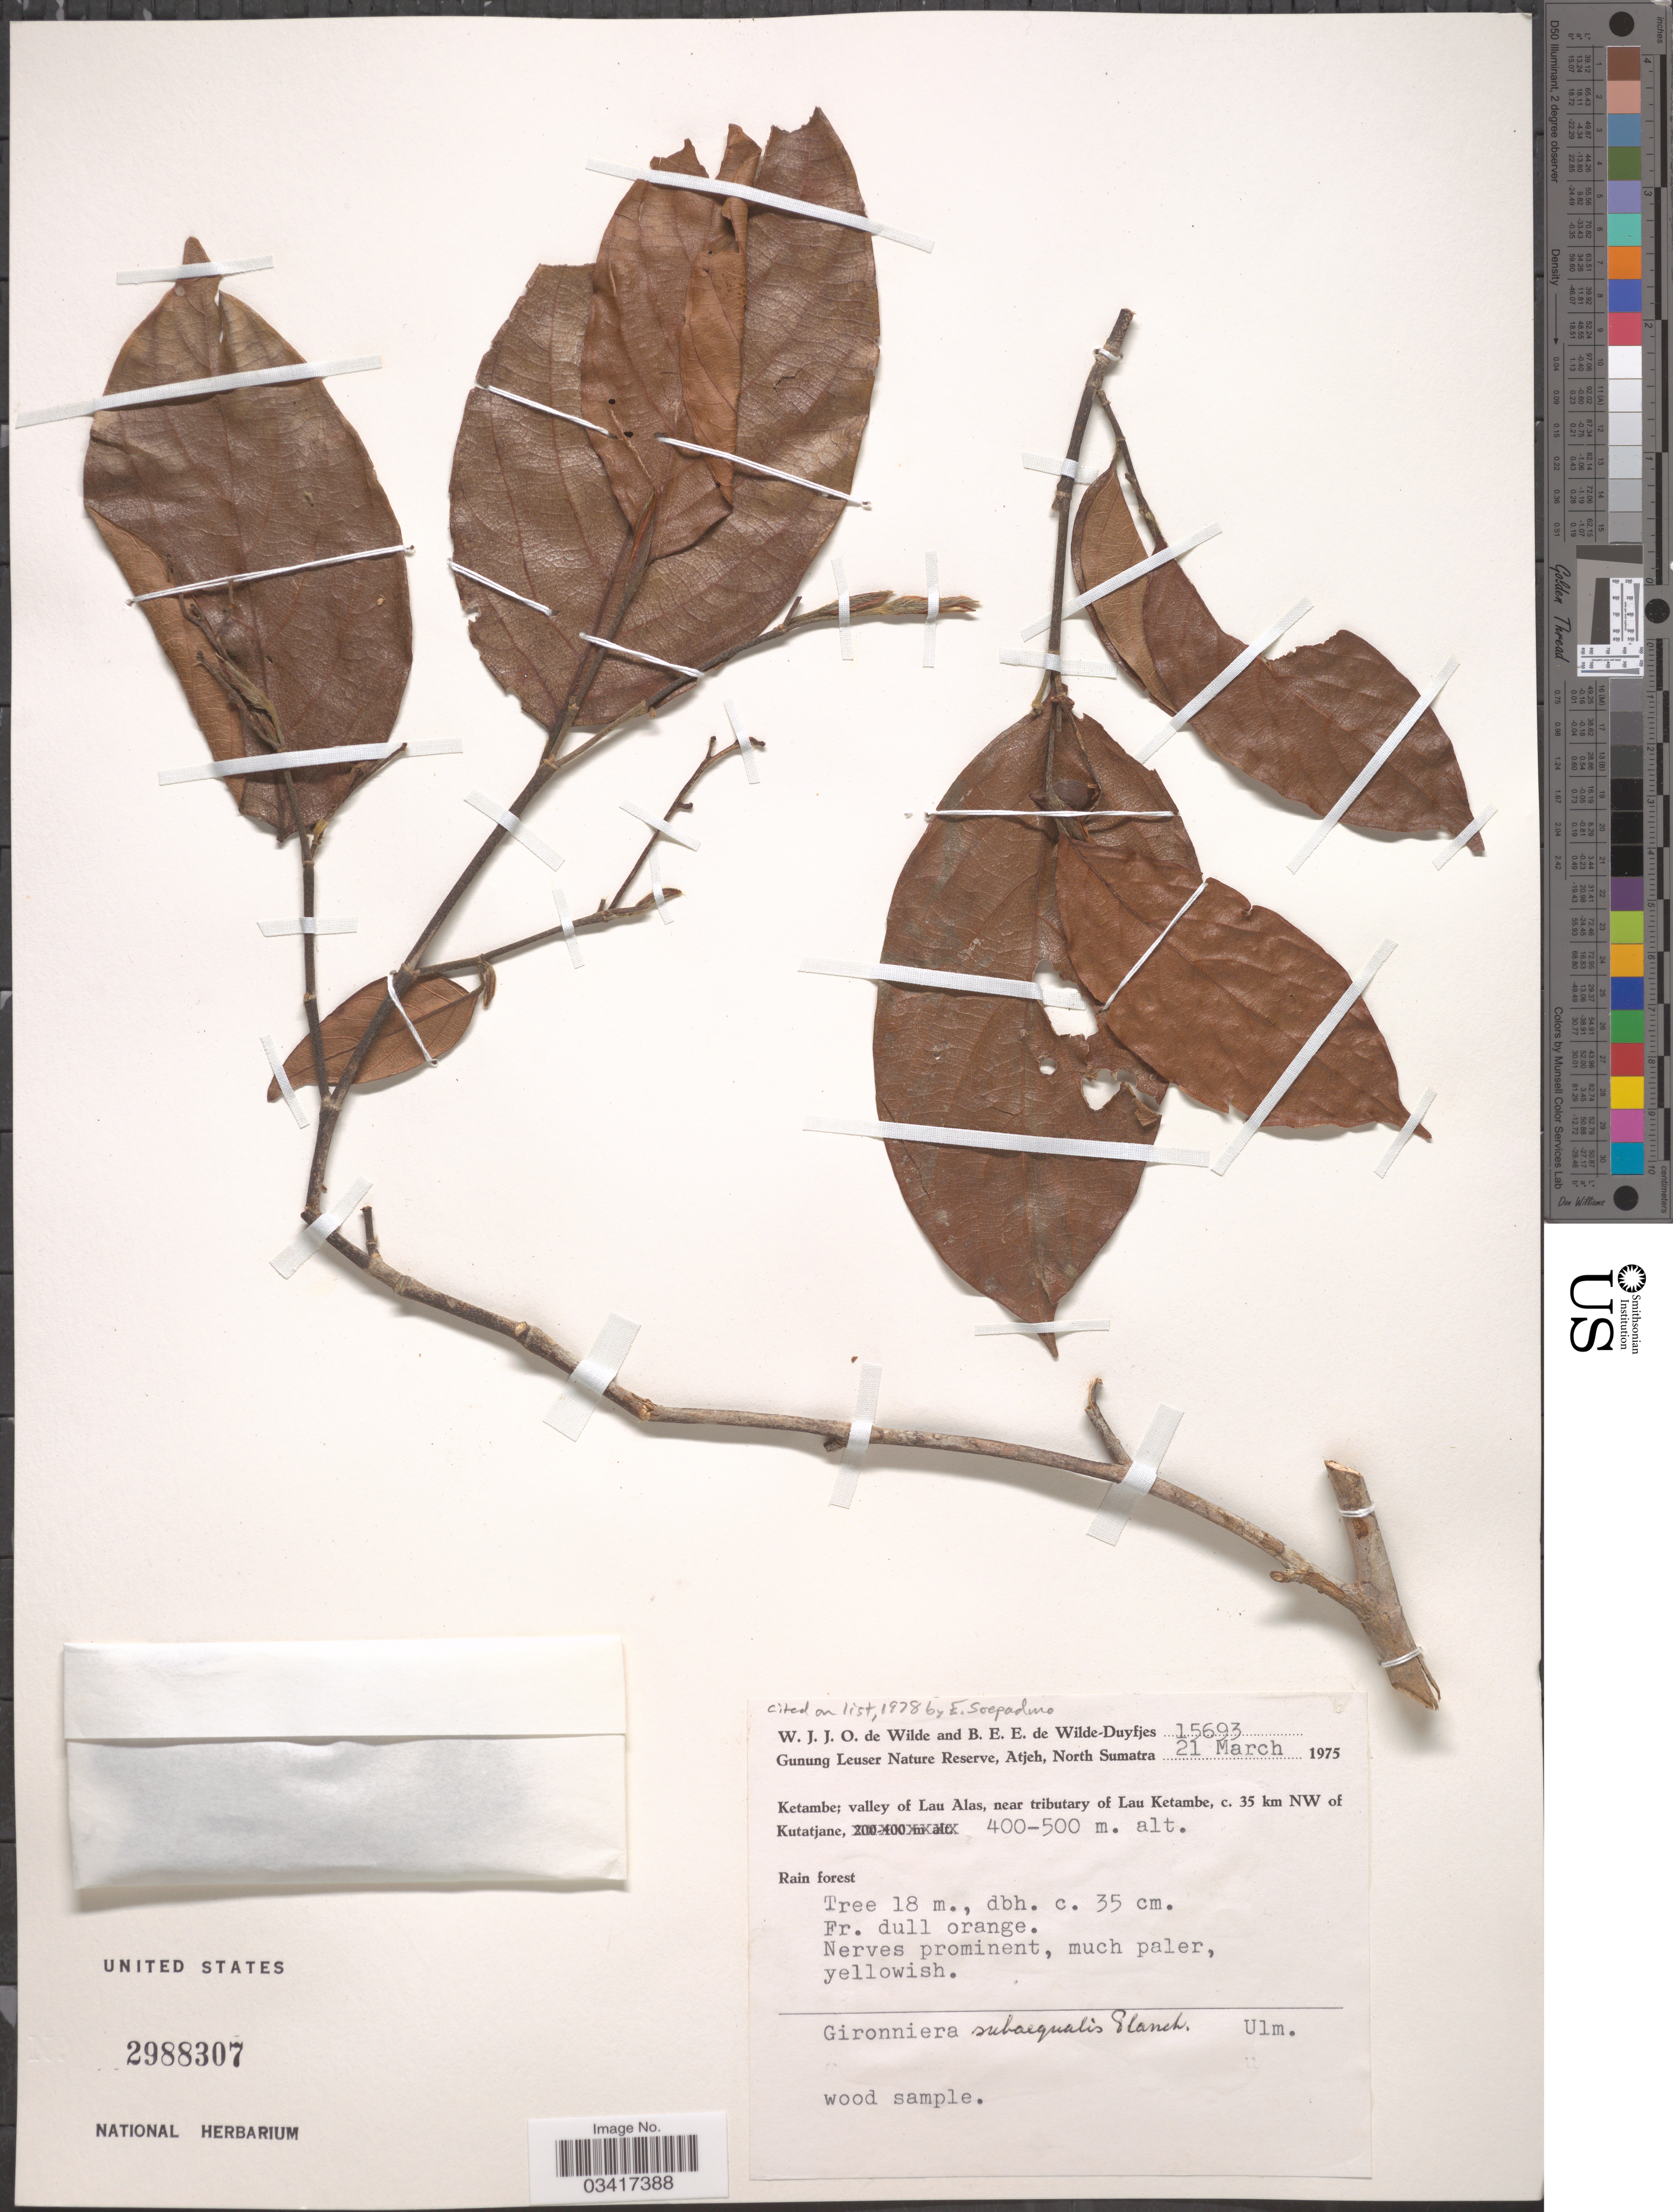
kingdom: Plantae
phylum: Tracheophyta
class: Magnoliopsida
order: Rosales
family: Cannabaceae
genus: Gironniera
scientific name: Gironniera subaequalis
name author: Planch.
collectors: W. J. de Wilde & B. E. de Wilde-Duyfjes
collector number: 15693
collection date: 1975-03-21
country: Indonesia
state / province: Sumatra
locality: Gunung Leuser Nature Reserve, Atjeh, North Sumatra. Ketambe; valley of Lau Alas, near tributary of Lau Ketambe, c. 35 km NW of Kutatjane.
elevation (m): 400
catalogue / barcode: US 2988307